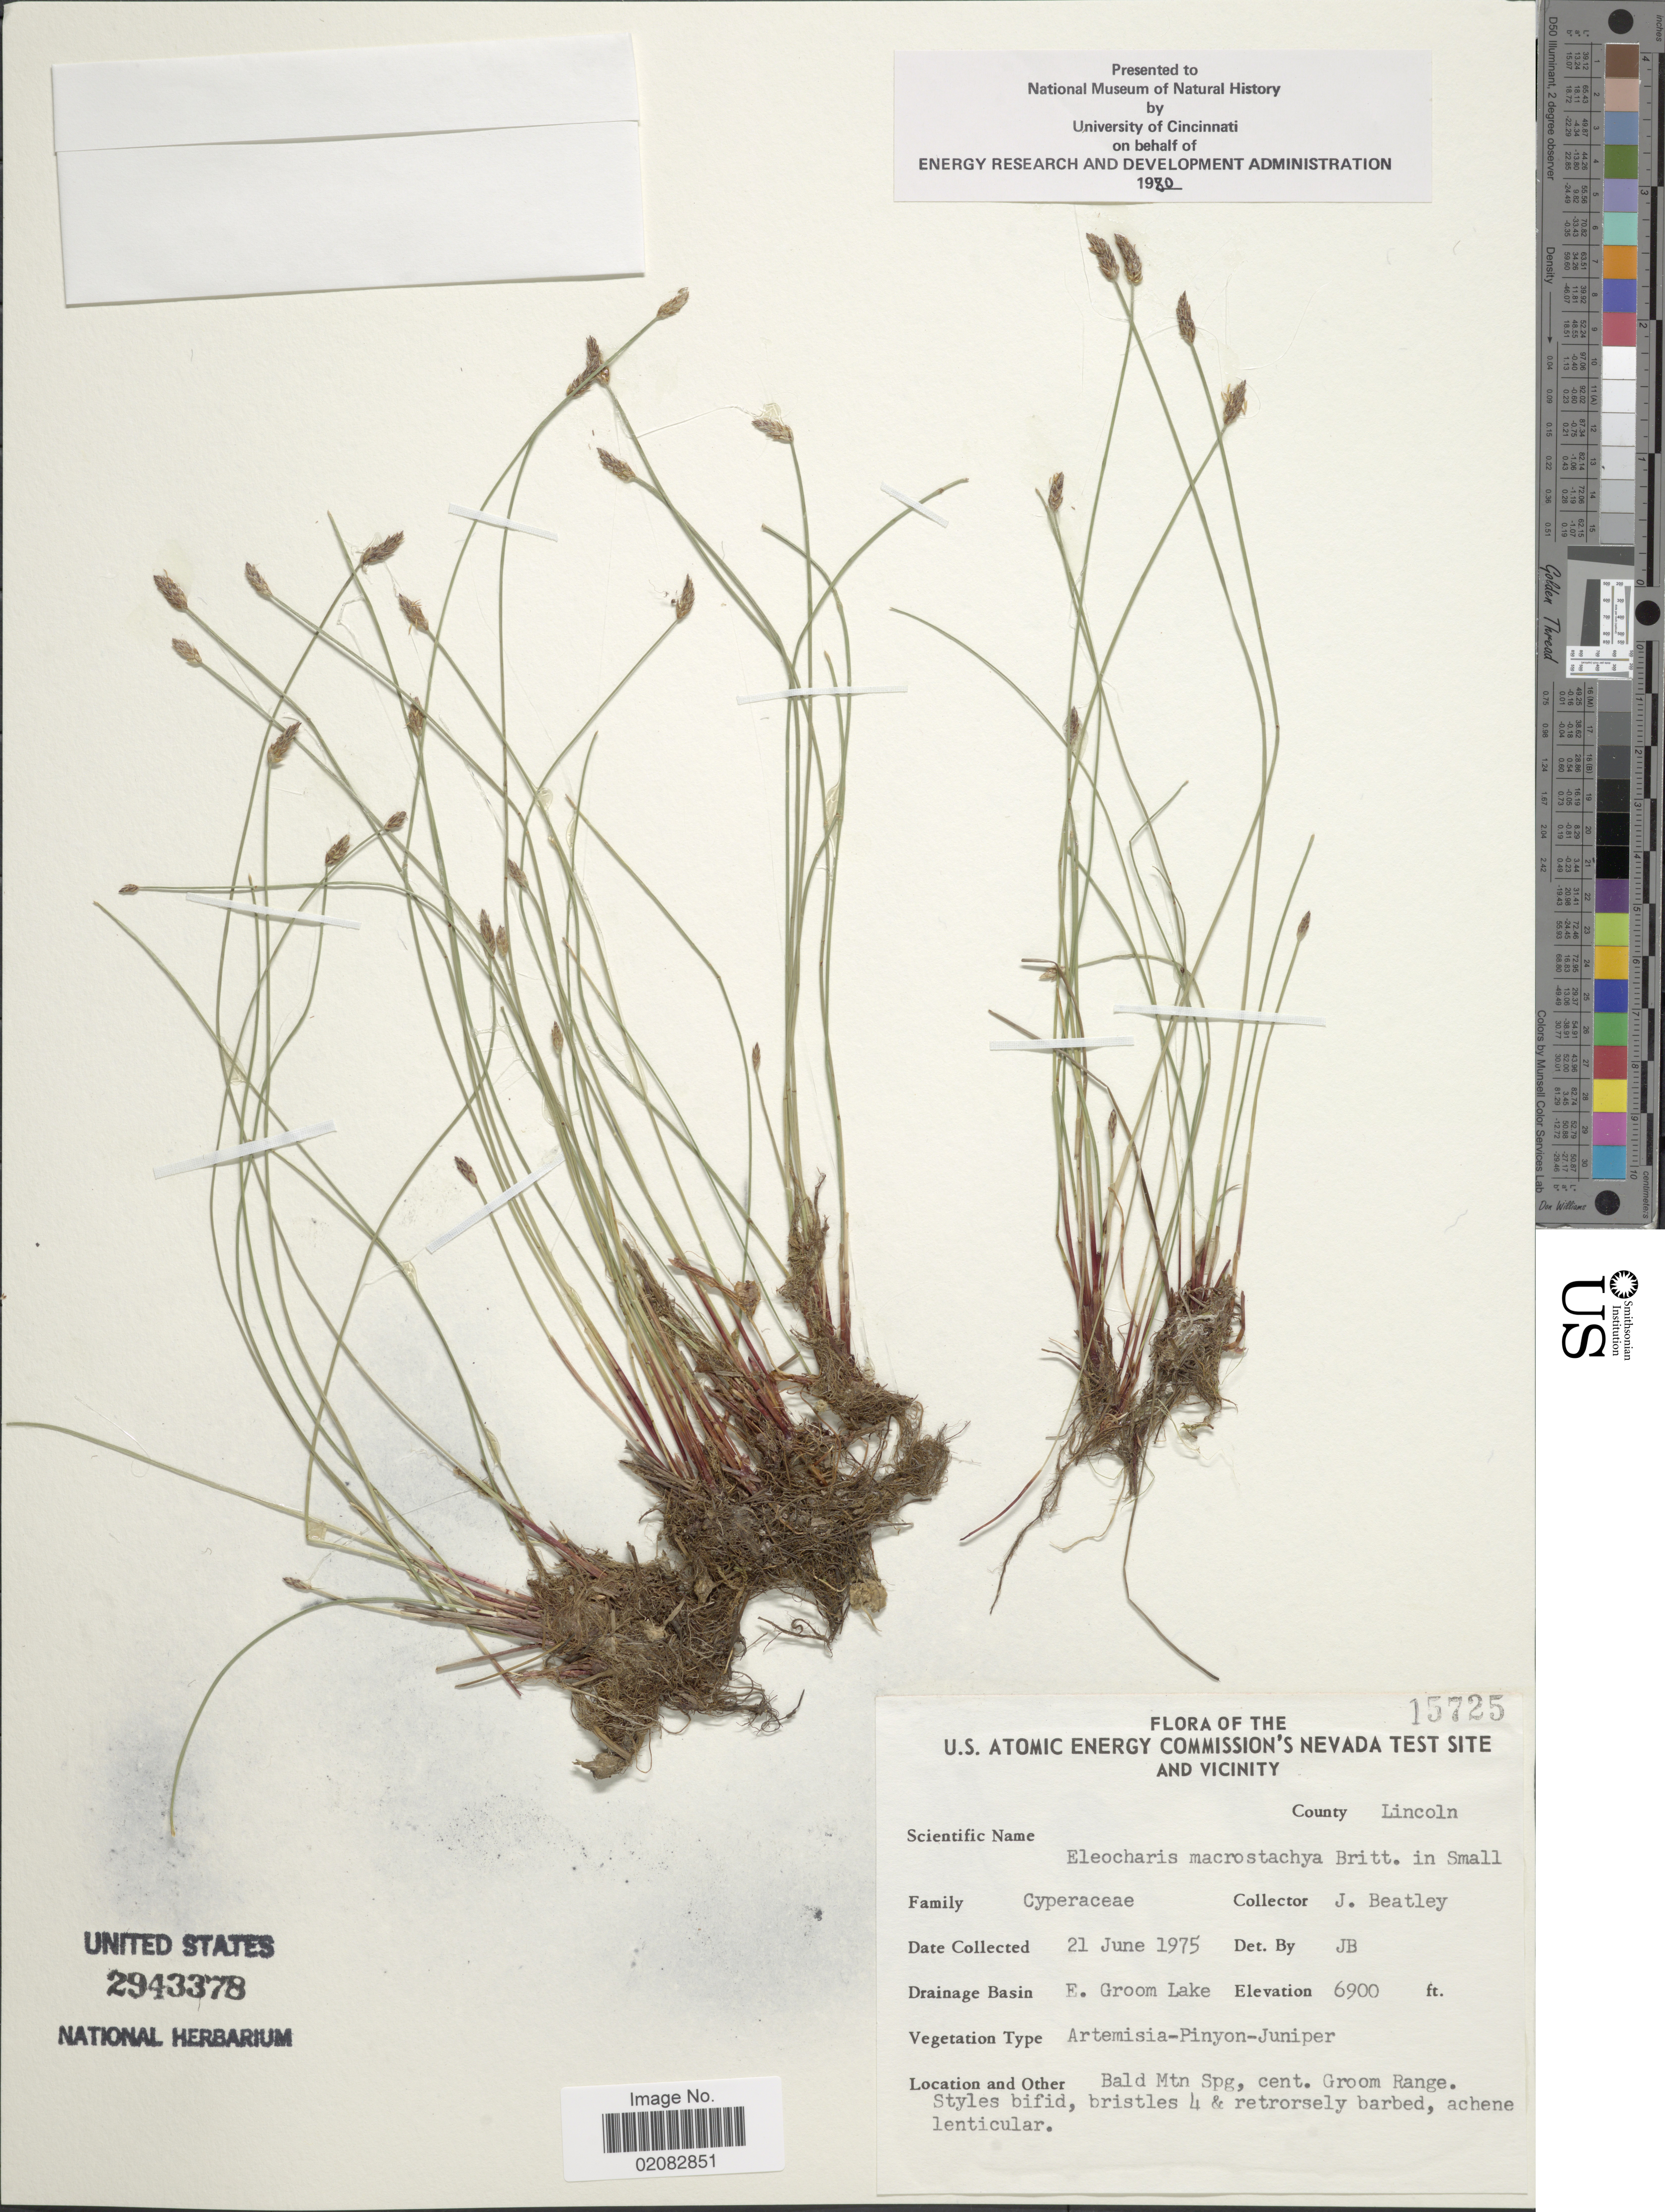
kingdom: Plantae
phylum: Tracheophyta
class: Liliopsida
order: Poales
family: Cyperaceae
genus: Eleocharis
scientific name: Eleocharis macrostachya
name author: Britton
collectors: J. C. Beatley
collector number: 15725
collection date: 1975-06-21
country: United States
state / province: Nevada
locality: U.S. Atomic Energy Commission's Nevada Test Site and Vicinity, County Lincoln, E. Groom Lake, Bald Mtn Spg. Cent. Groom Range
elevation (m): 2103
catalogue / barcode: US 2943378